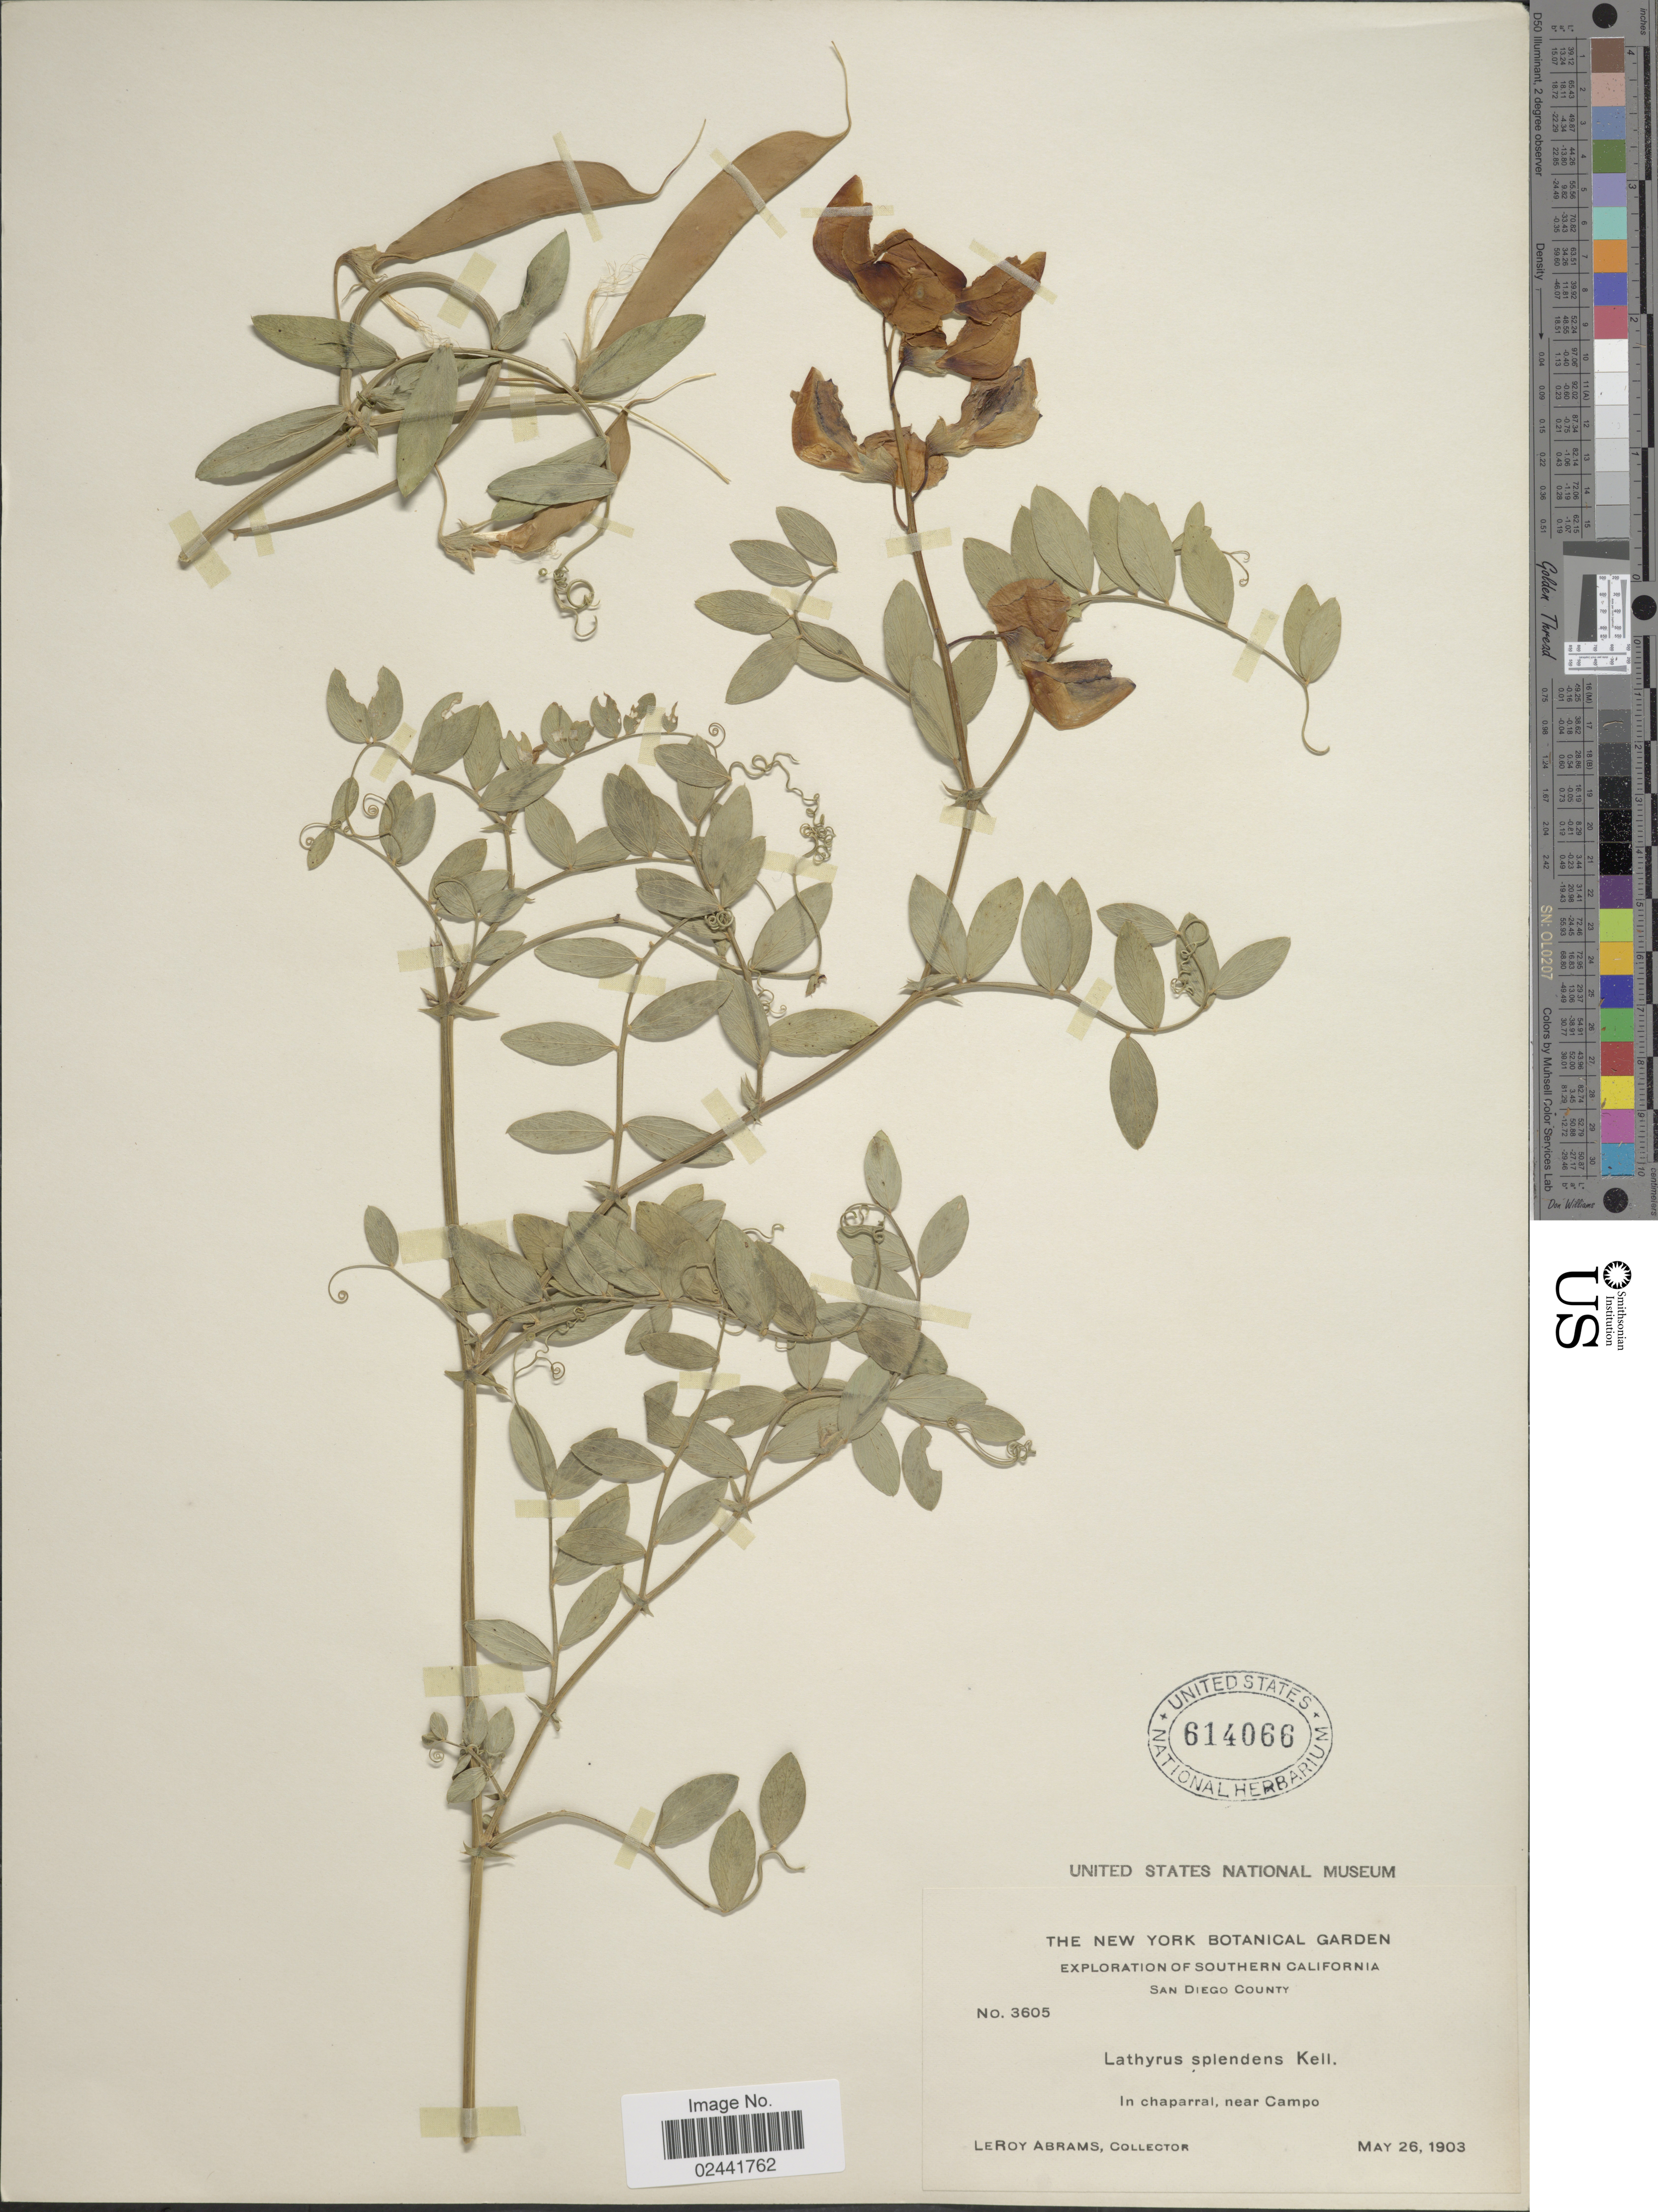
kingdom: Plantae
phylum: Tracheophyta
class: Magnoliopsida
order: Fabales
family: Fabaceae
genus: Lathyrus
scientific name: Lathyrus splendens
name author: Kellogg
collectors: L. Abrams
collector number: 3605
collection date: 1903-05-26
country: United States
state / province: California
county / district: San Diego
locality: Southern California, San Diego Co, In chaparral, near Campo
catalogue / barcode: US 614066